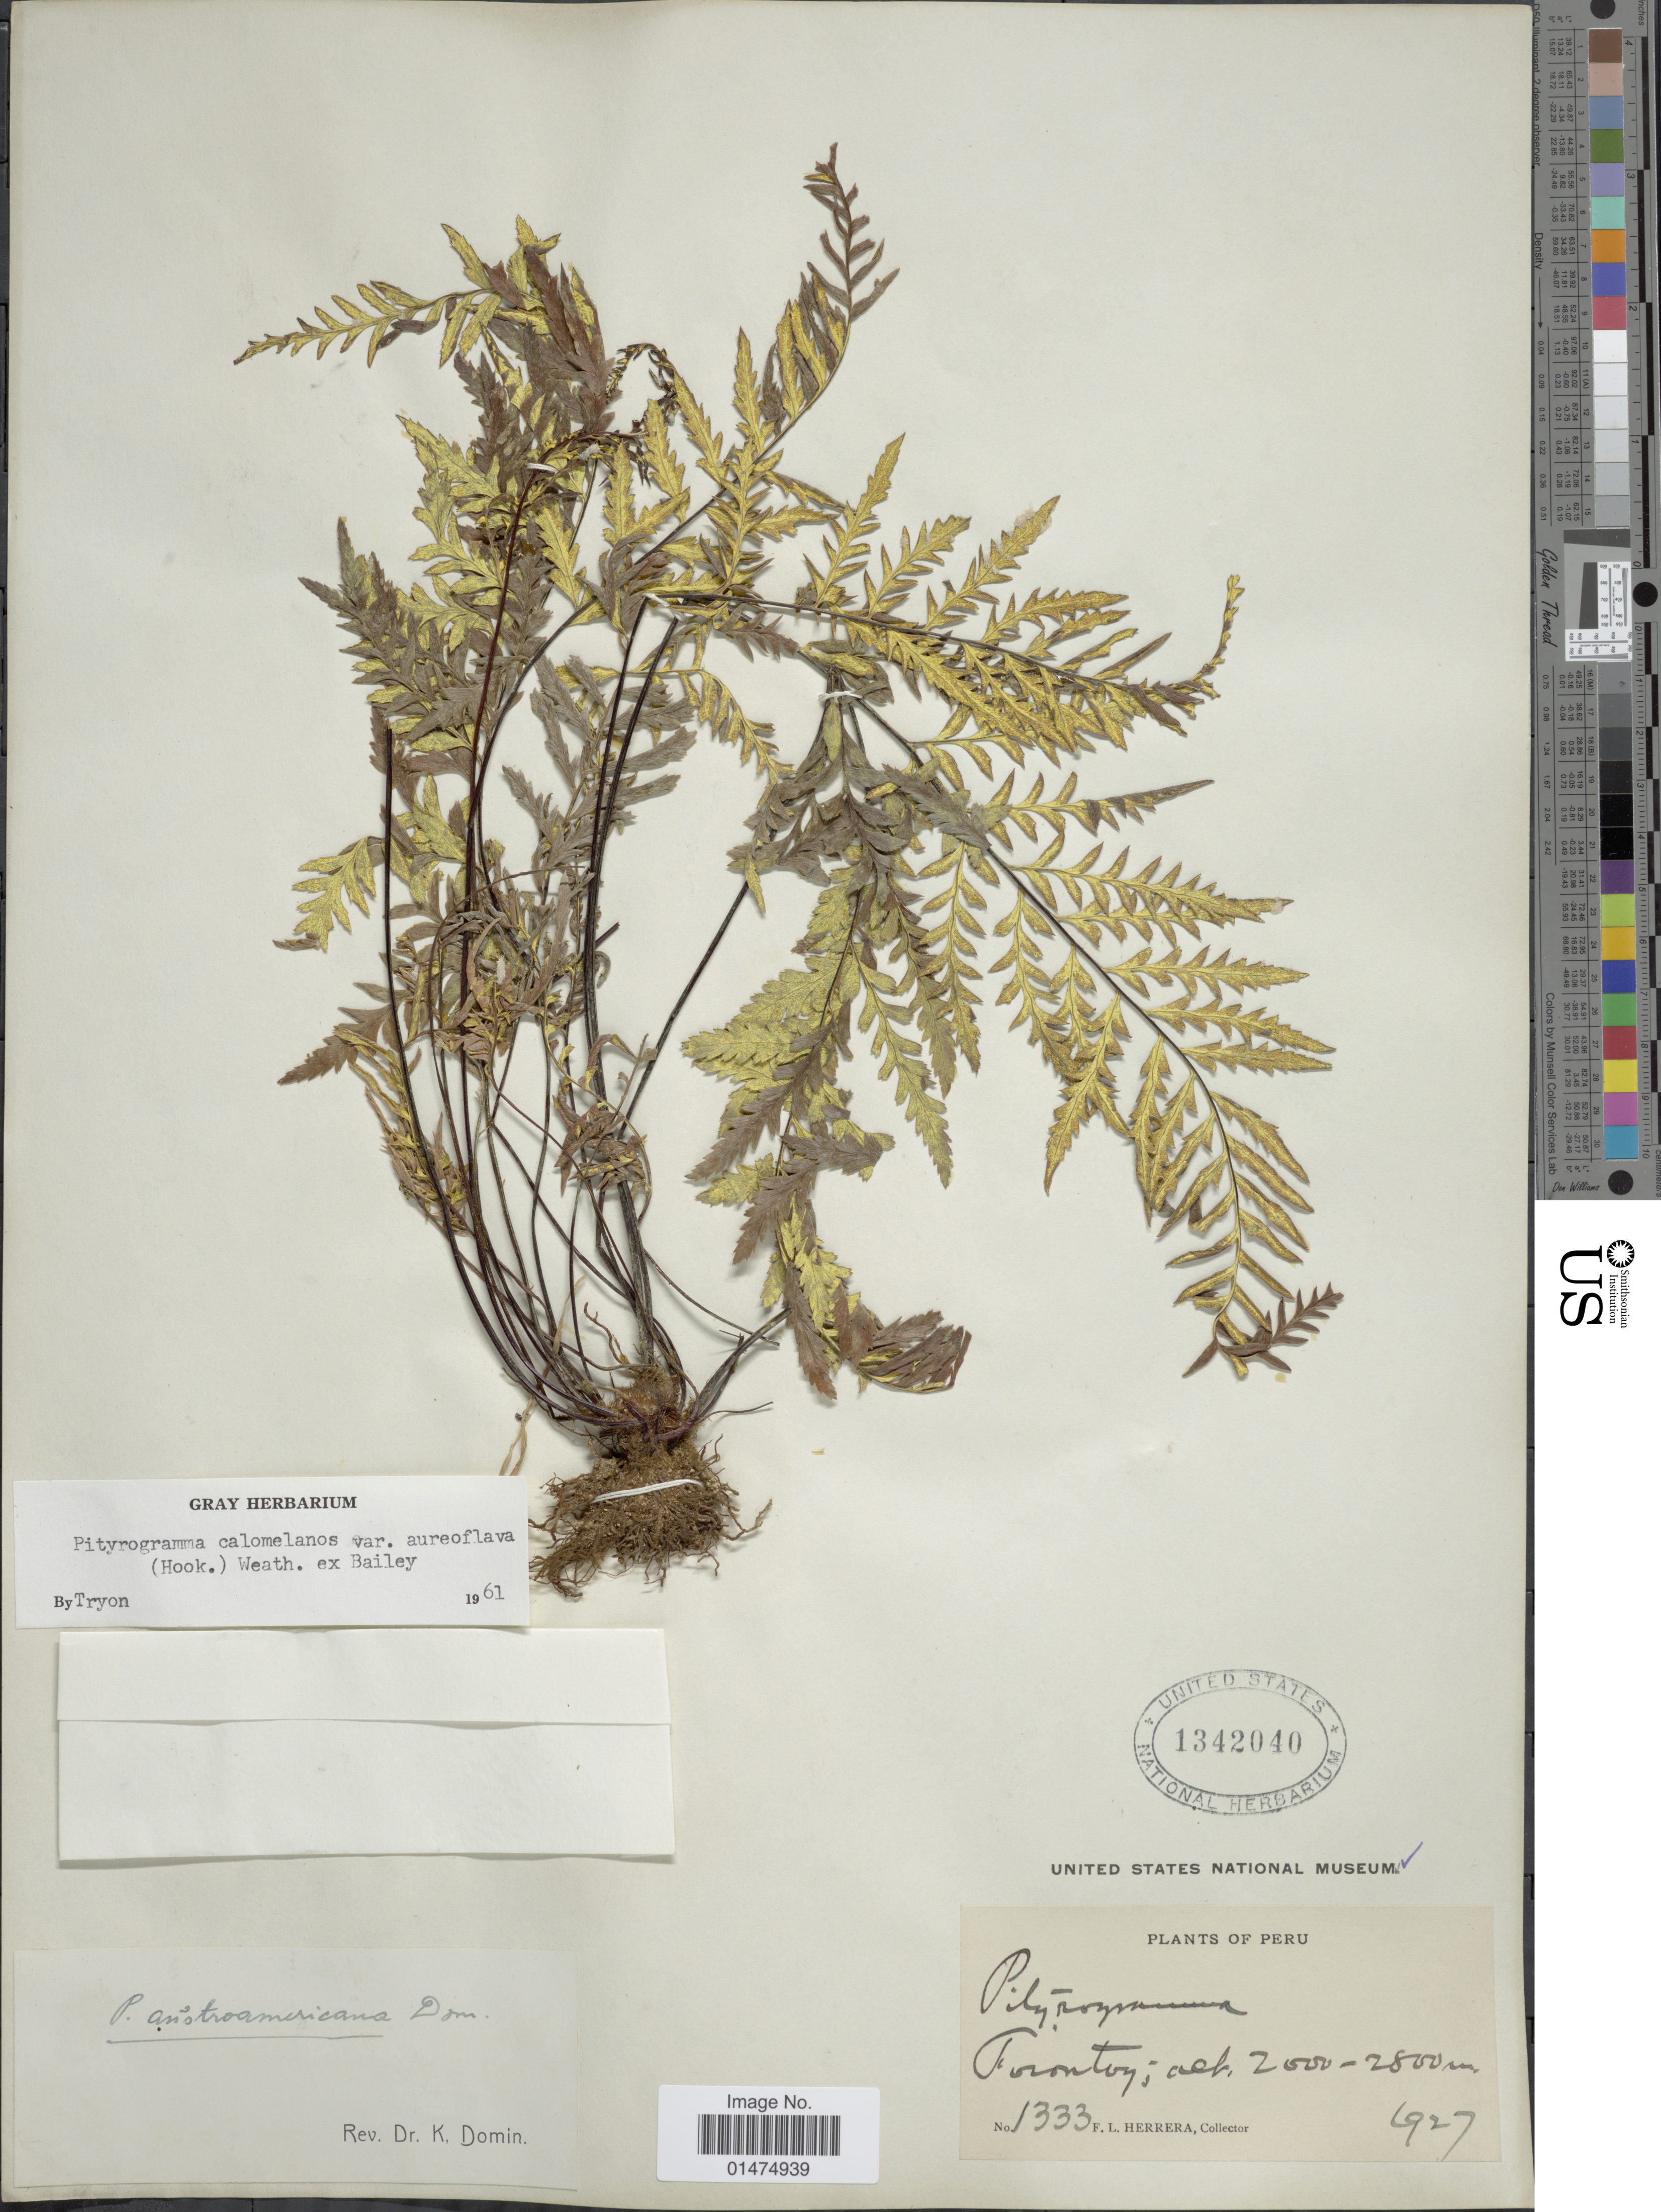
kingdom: Plantae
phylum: Tracheophyta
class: Polypodiopsida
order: Polypodiales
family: Pteridaceae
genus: Pityrogramma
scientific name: Pityrogramma calomelanos var. aureoflava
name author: (Hook.) Weath. ex L.H. Bailey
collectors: F. L. Herrera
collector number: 1333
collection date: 1927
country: Peru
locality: Torontoy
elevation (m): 2000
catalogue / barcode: US 1342040